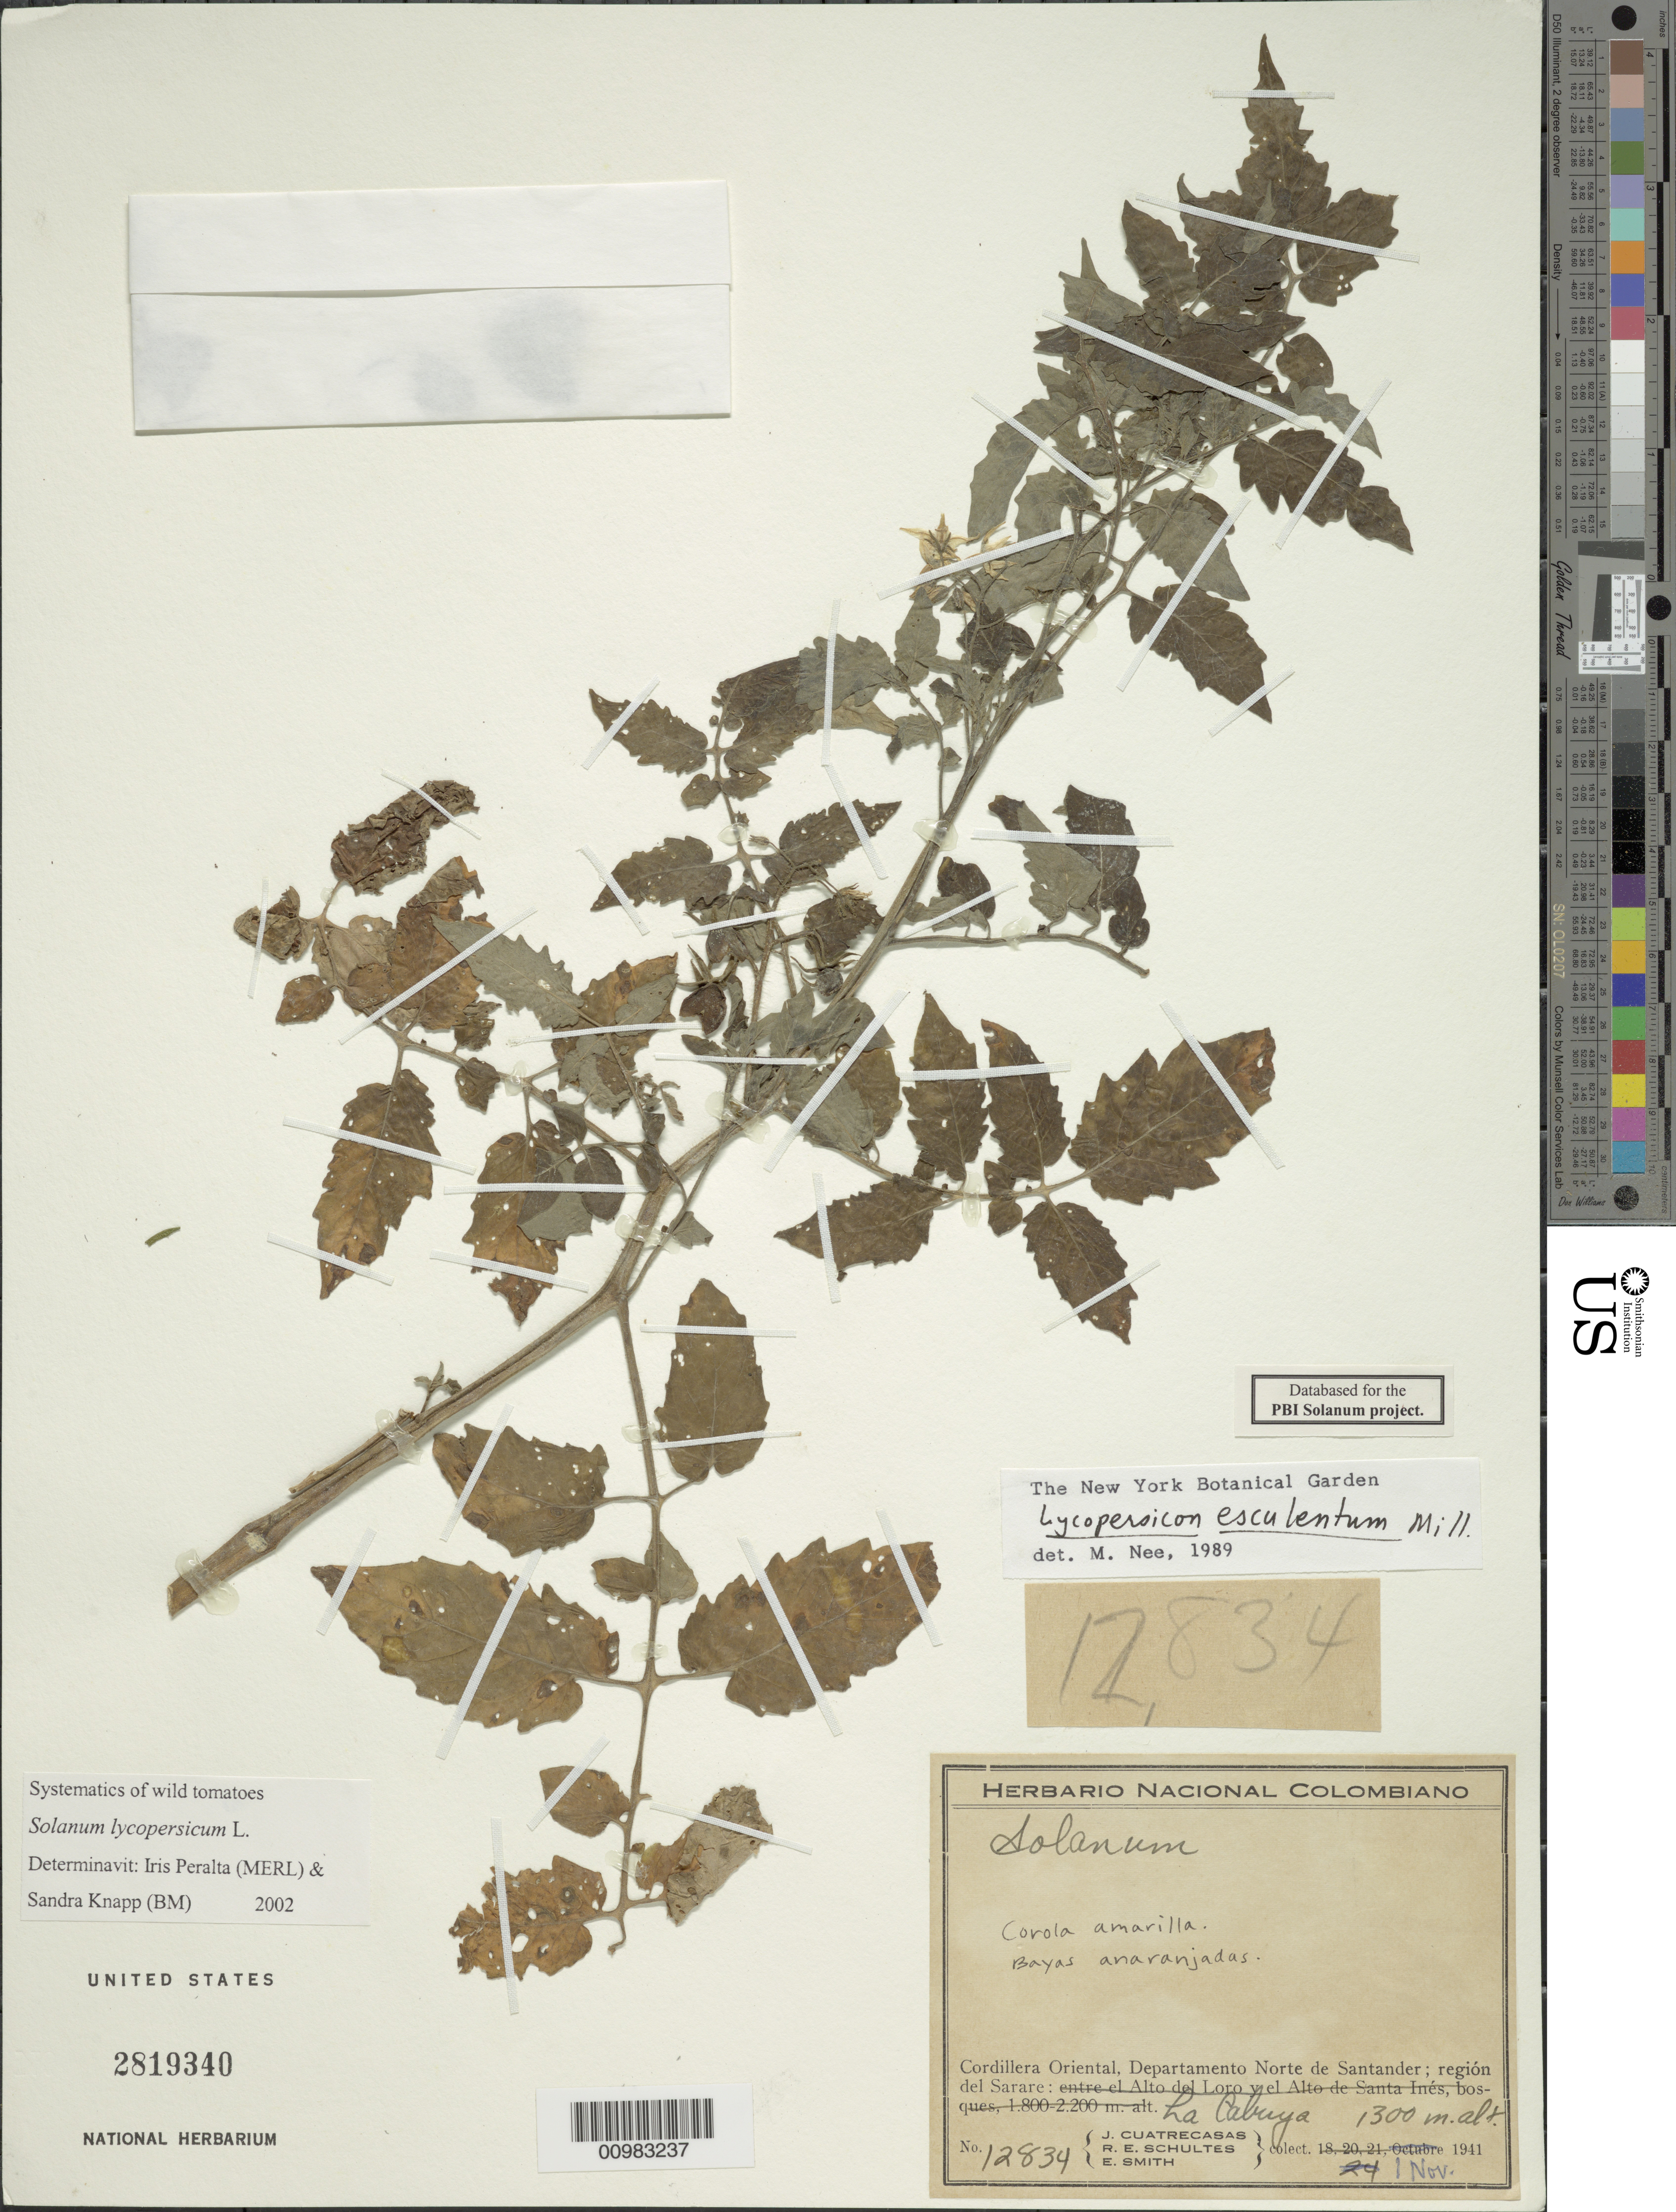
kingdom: Plantae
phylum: Tracheophyta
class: Magnoliopsida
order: Solanales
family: Solanaceae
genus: Solanum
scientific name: Solanum lycopersicum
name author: L.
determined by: Peralta, Iris E.; Knapp, S. D.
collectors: J. Cuatrecasas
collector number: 12834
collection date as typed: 1 Nov 1941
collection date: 1941-11-01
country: Colombia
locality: Cordillera Oriental, región del Sarare, La Cabuya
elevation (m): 1300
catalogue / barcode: US 2819340